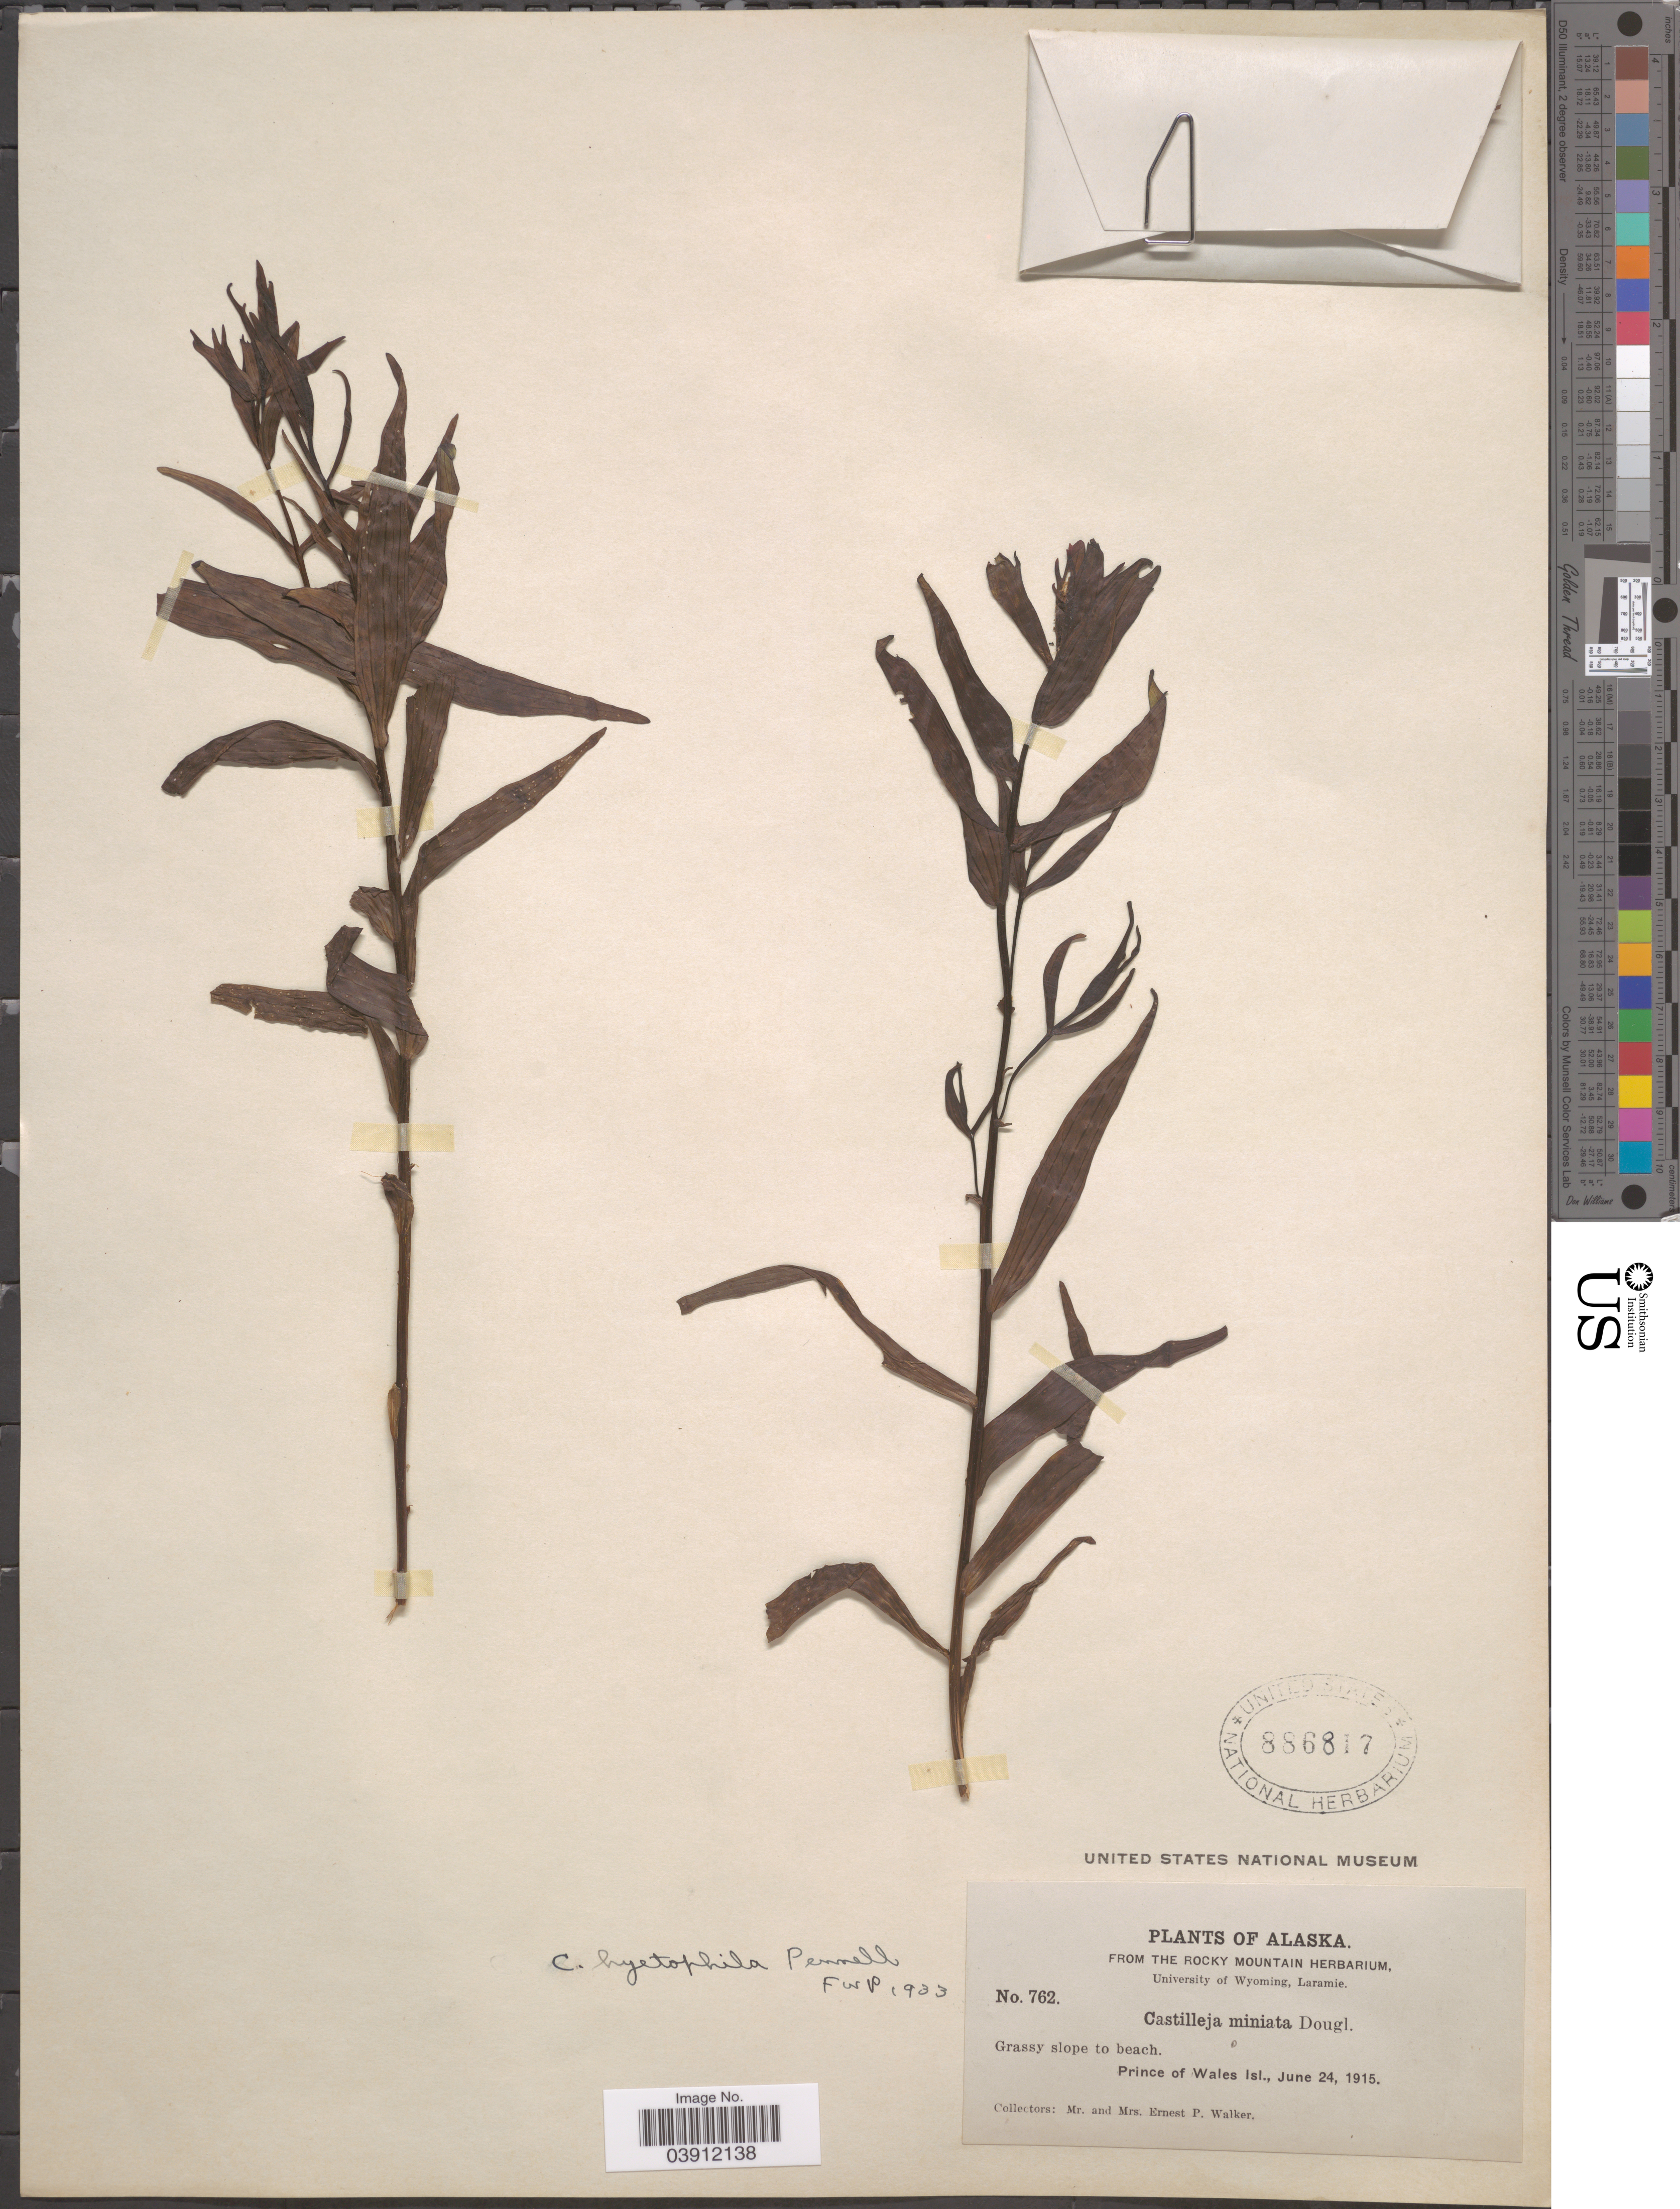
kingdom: Plantae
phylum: Tracheophyta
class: Magnoliopsida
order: Lamiales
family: Orobanchaceae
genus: Castilleja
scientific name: Castilleja hyetophila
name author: Pennell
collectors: E. P. Walker & E. Walker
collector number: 762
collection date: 1915-06-24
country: United States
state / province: Alaska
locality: Prince of Wales Isl.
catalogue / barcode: US 886817